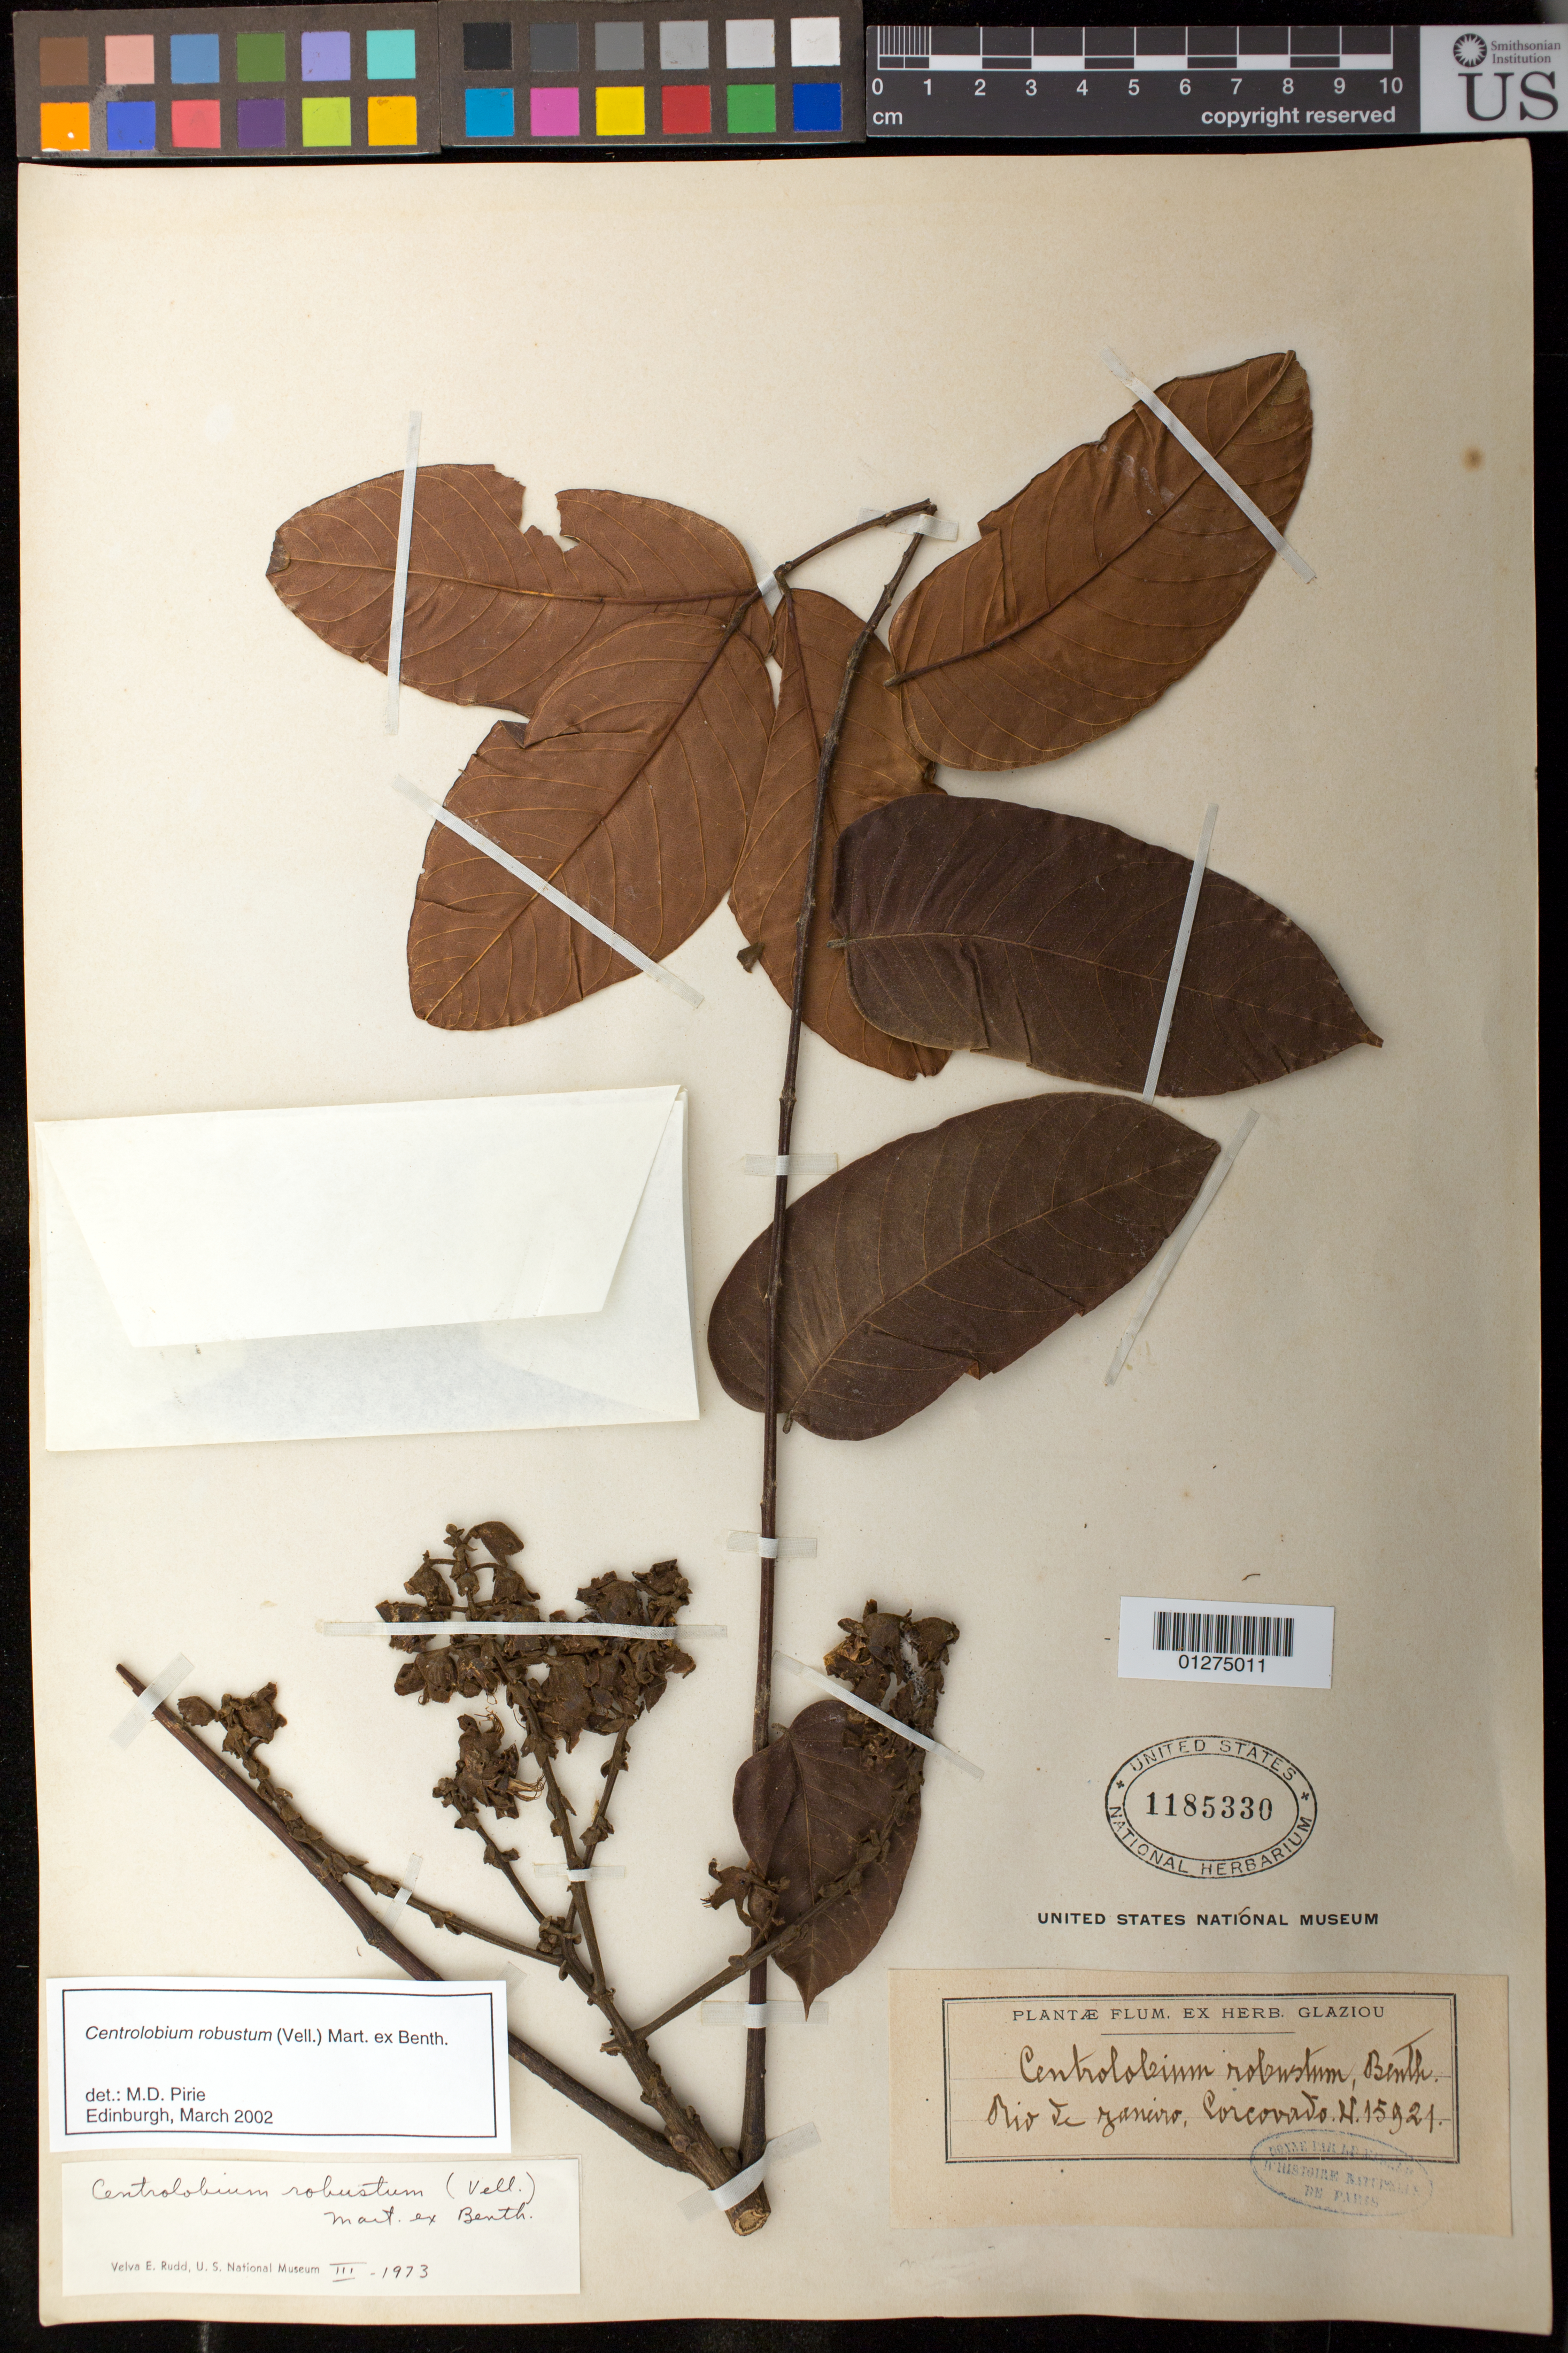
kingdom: Plantae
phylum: Tracheophyta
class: Magnoliopsida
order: Fabales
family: Fabaceae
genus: Centrolobium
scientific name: Centrolobium robustum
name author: (Vell.) Mart. ex Benth.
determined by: Pirie, M. D., (U)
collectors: ex herb. Glaziou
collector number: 15921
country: Brazil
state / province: Rio de Janeiro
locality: Rio de Janeiro, Corcovado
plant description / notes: Limited collecting info on specimen label. This site http://glaziou.splink.org.br/?lang=pt contains three specimens with the same collector number as this specimen. These three specimens share the same label data - is it possible this specimen was also collected at the same time as these three?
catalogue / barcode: US 1185330